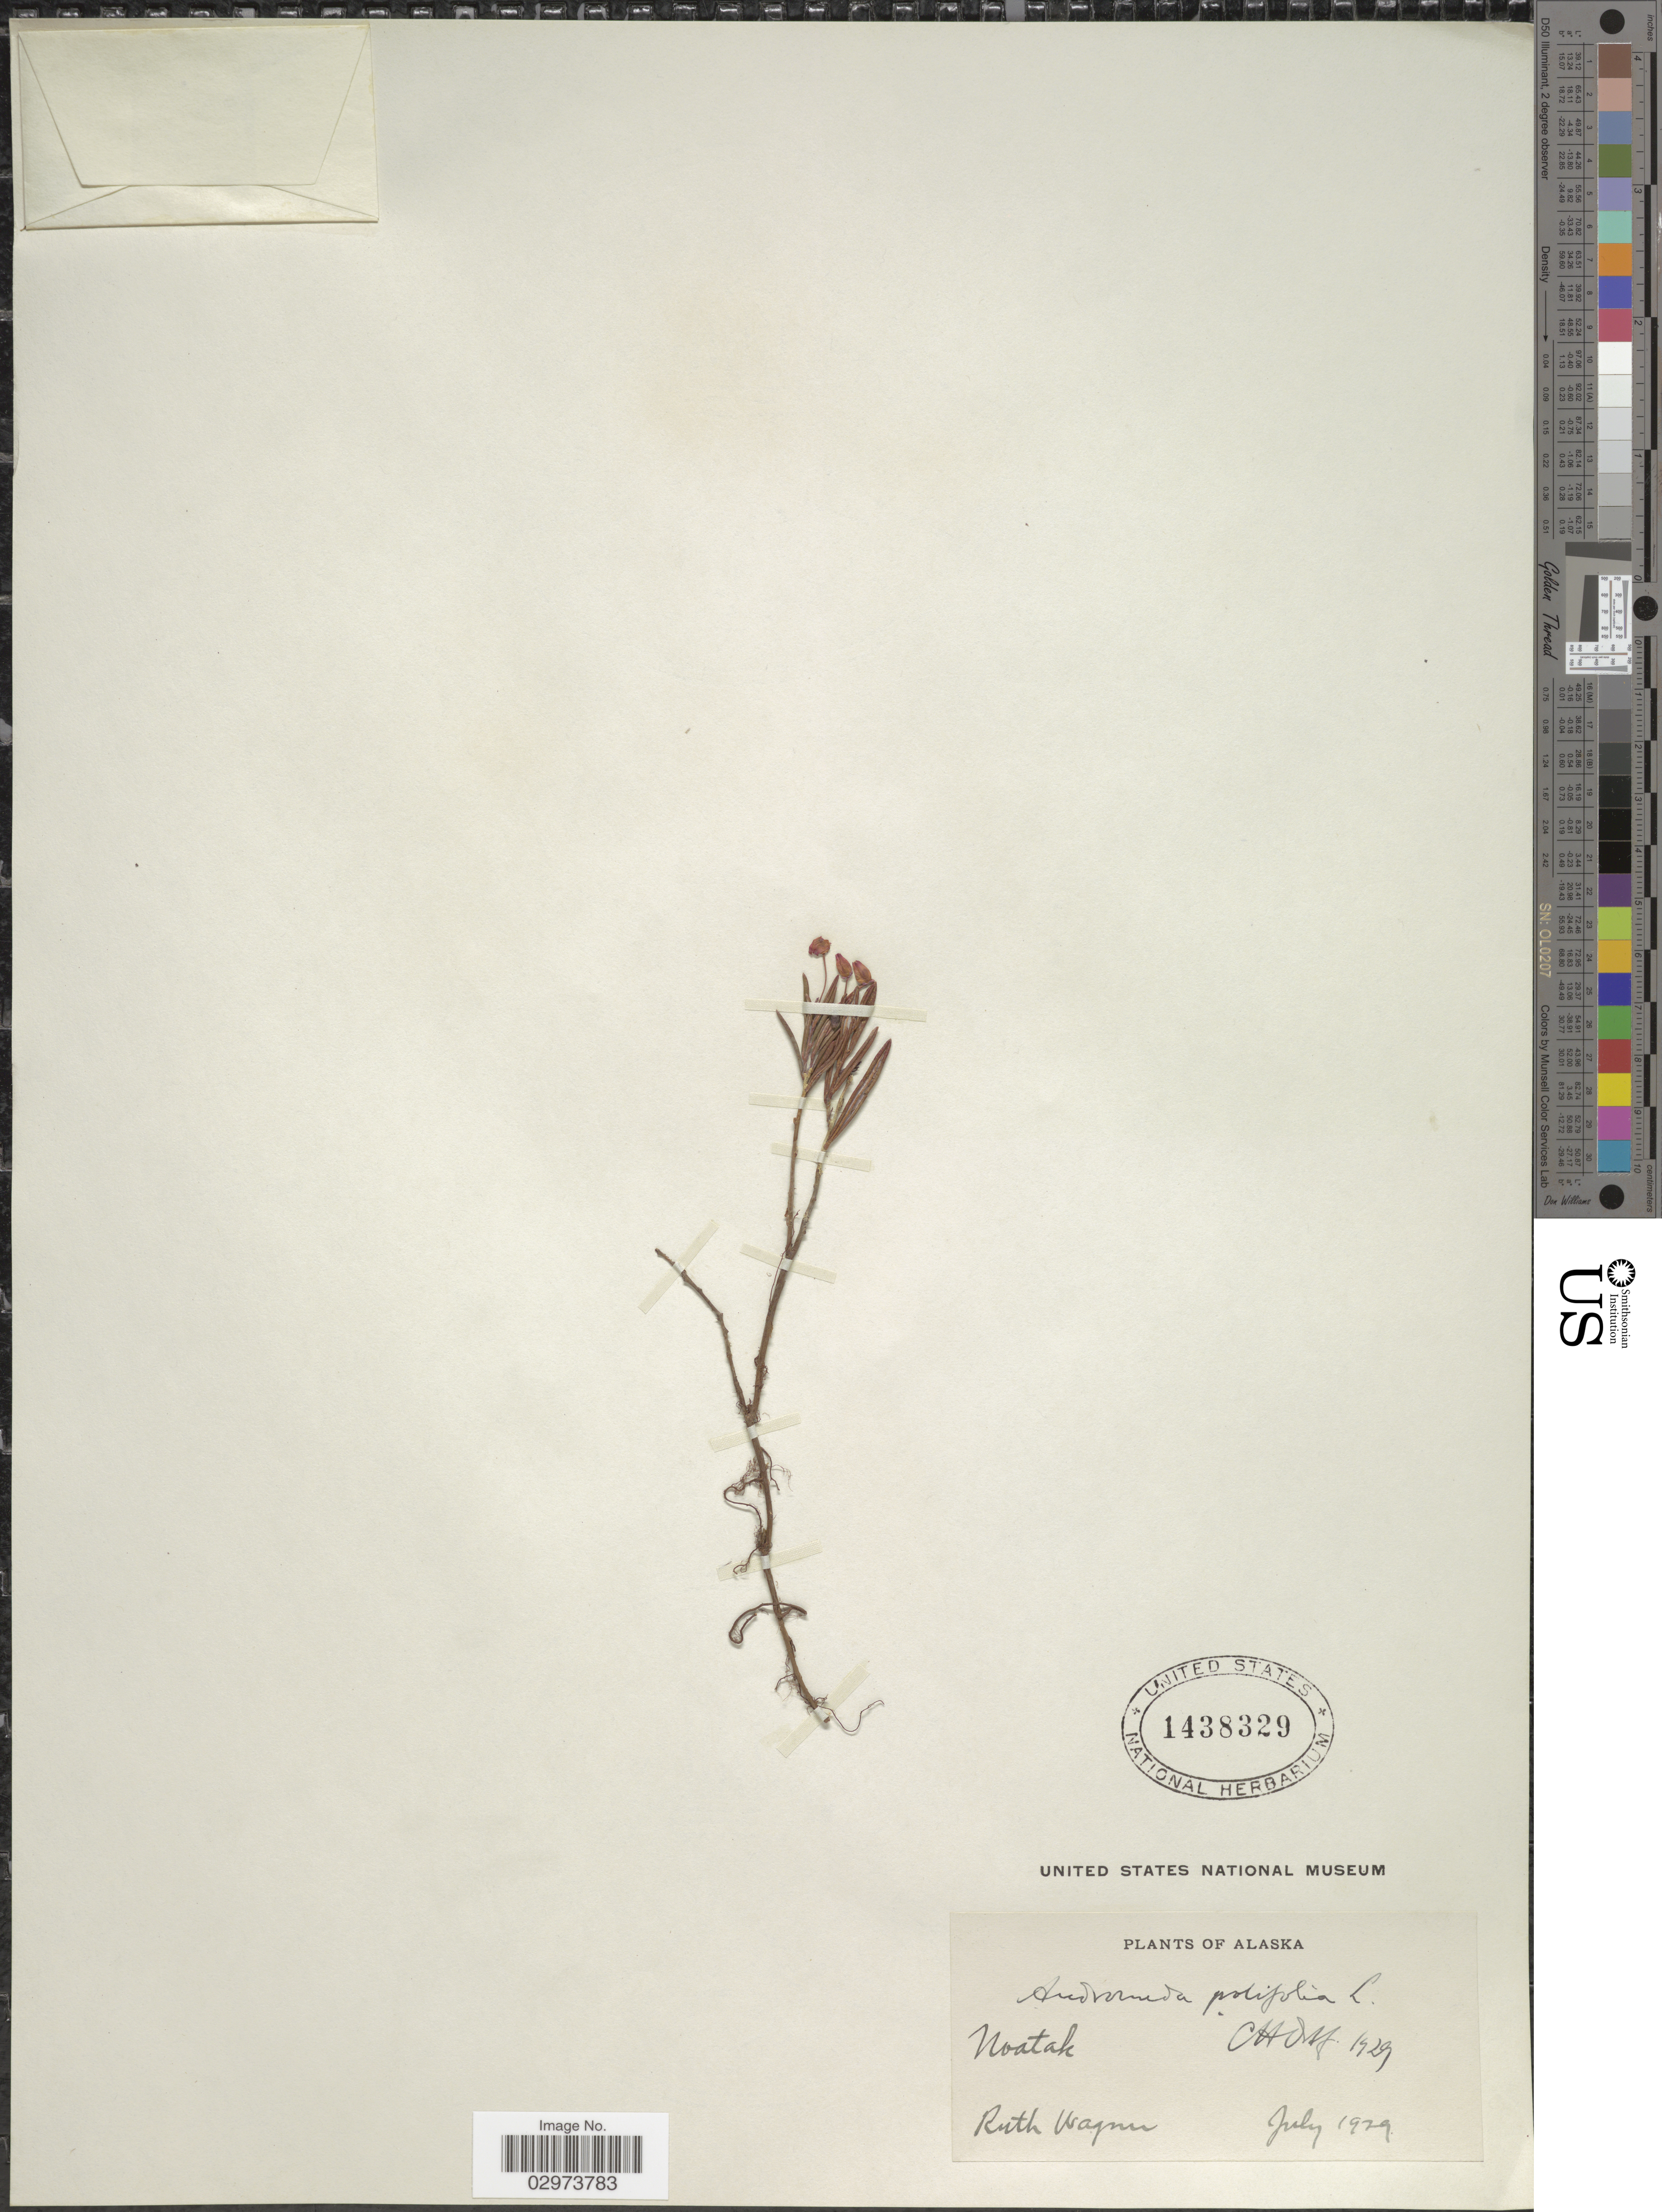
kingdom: Plantae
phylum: Tracheophyta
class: Magnoliopsida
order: Ericales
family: Ericaceae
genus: Andromeda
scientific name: Andromeda polifolia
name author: L.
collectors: R. Wagner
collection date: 1929-07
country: United States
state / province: Alaska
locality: Noatak.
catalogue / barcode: US 1438329